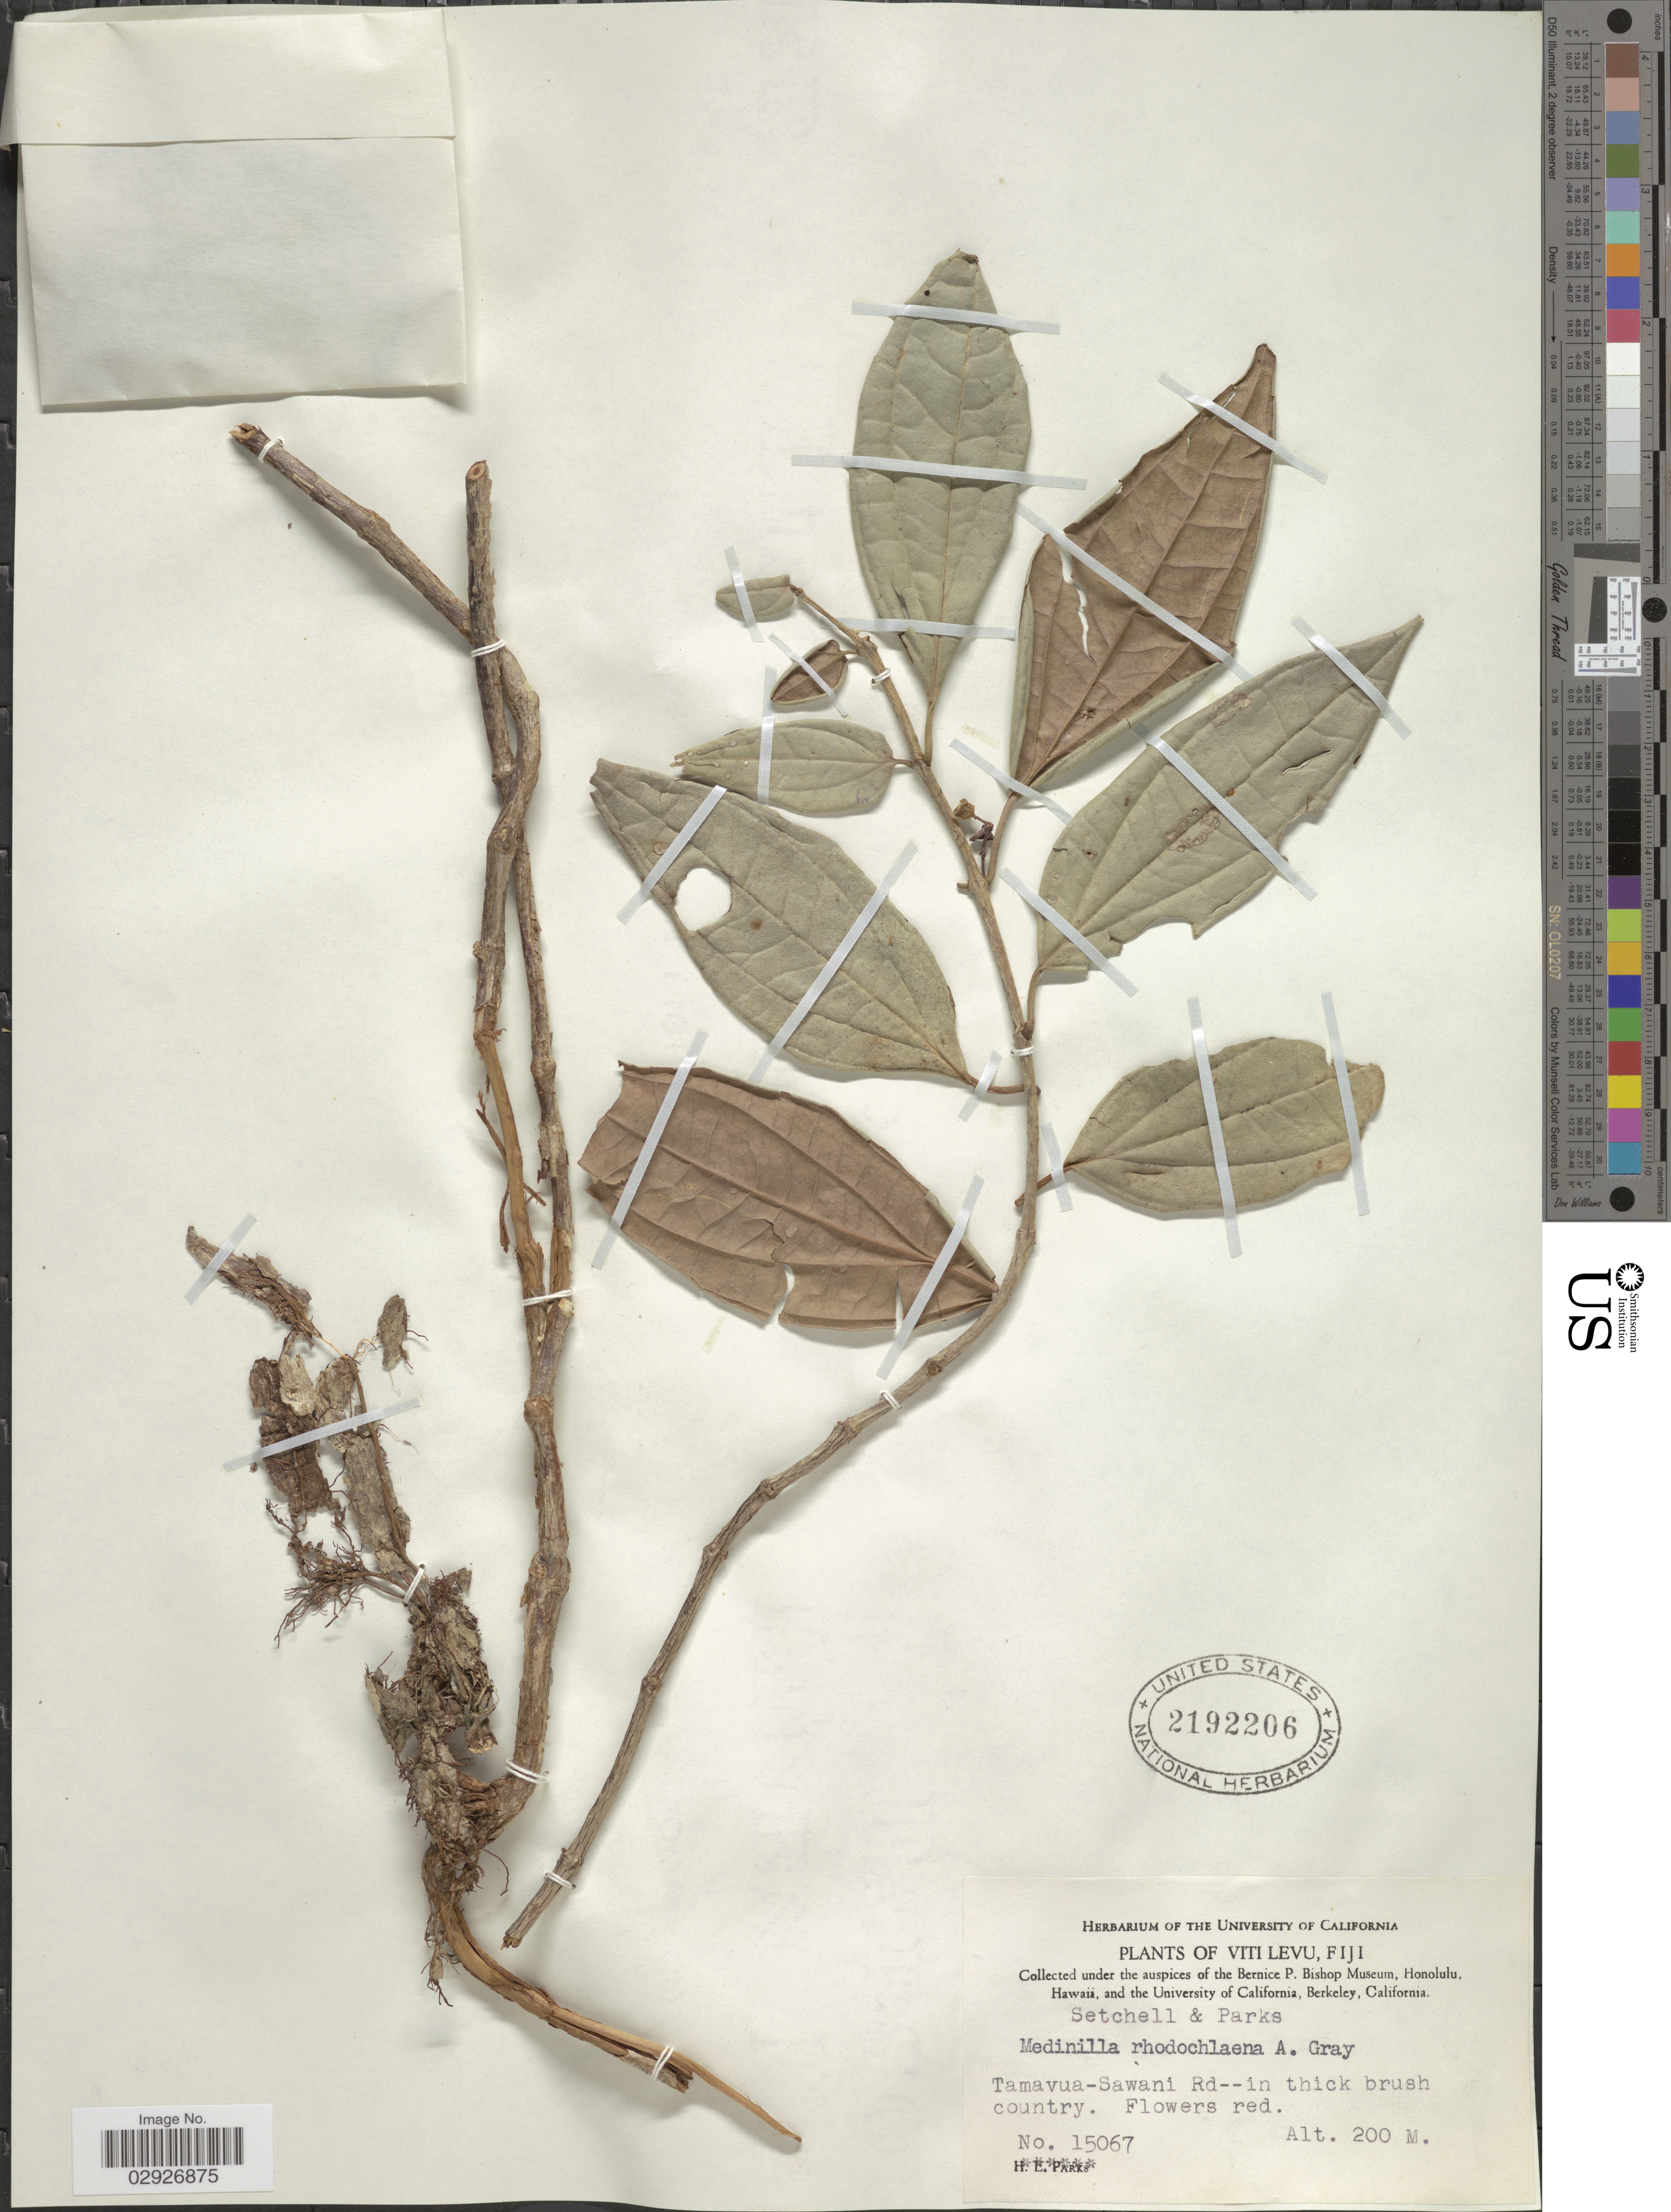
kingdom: Plantae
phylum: Tracheophyta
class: Magnoliopsida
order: Myrtales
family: Melastomataceae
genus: Medinilla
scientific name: Medinilla rhodochlaena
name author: A. Gray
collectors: Setchell & Parks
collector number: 15067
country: Fiji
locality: Viti Levu. Tamavua-Sawani Rd--in thick brush country.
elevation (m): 200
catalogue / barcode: US 2192206